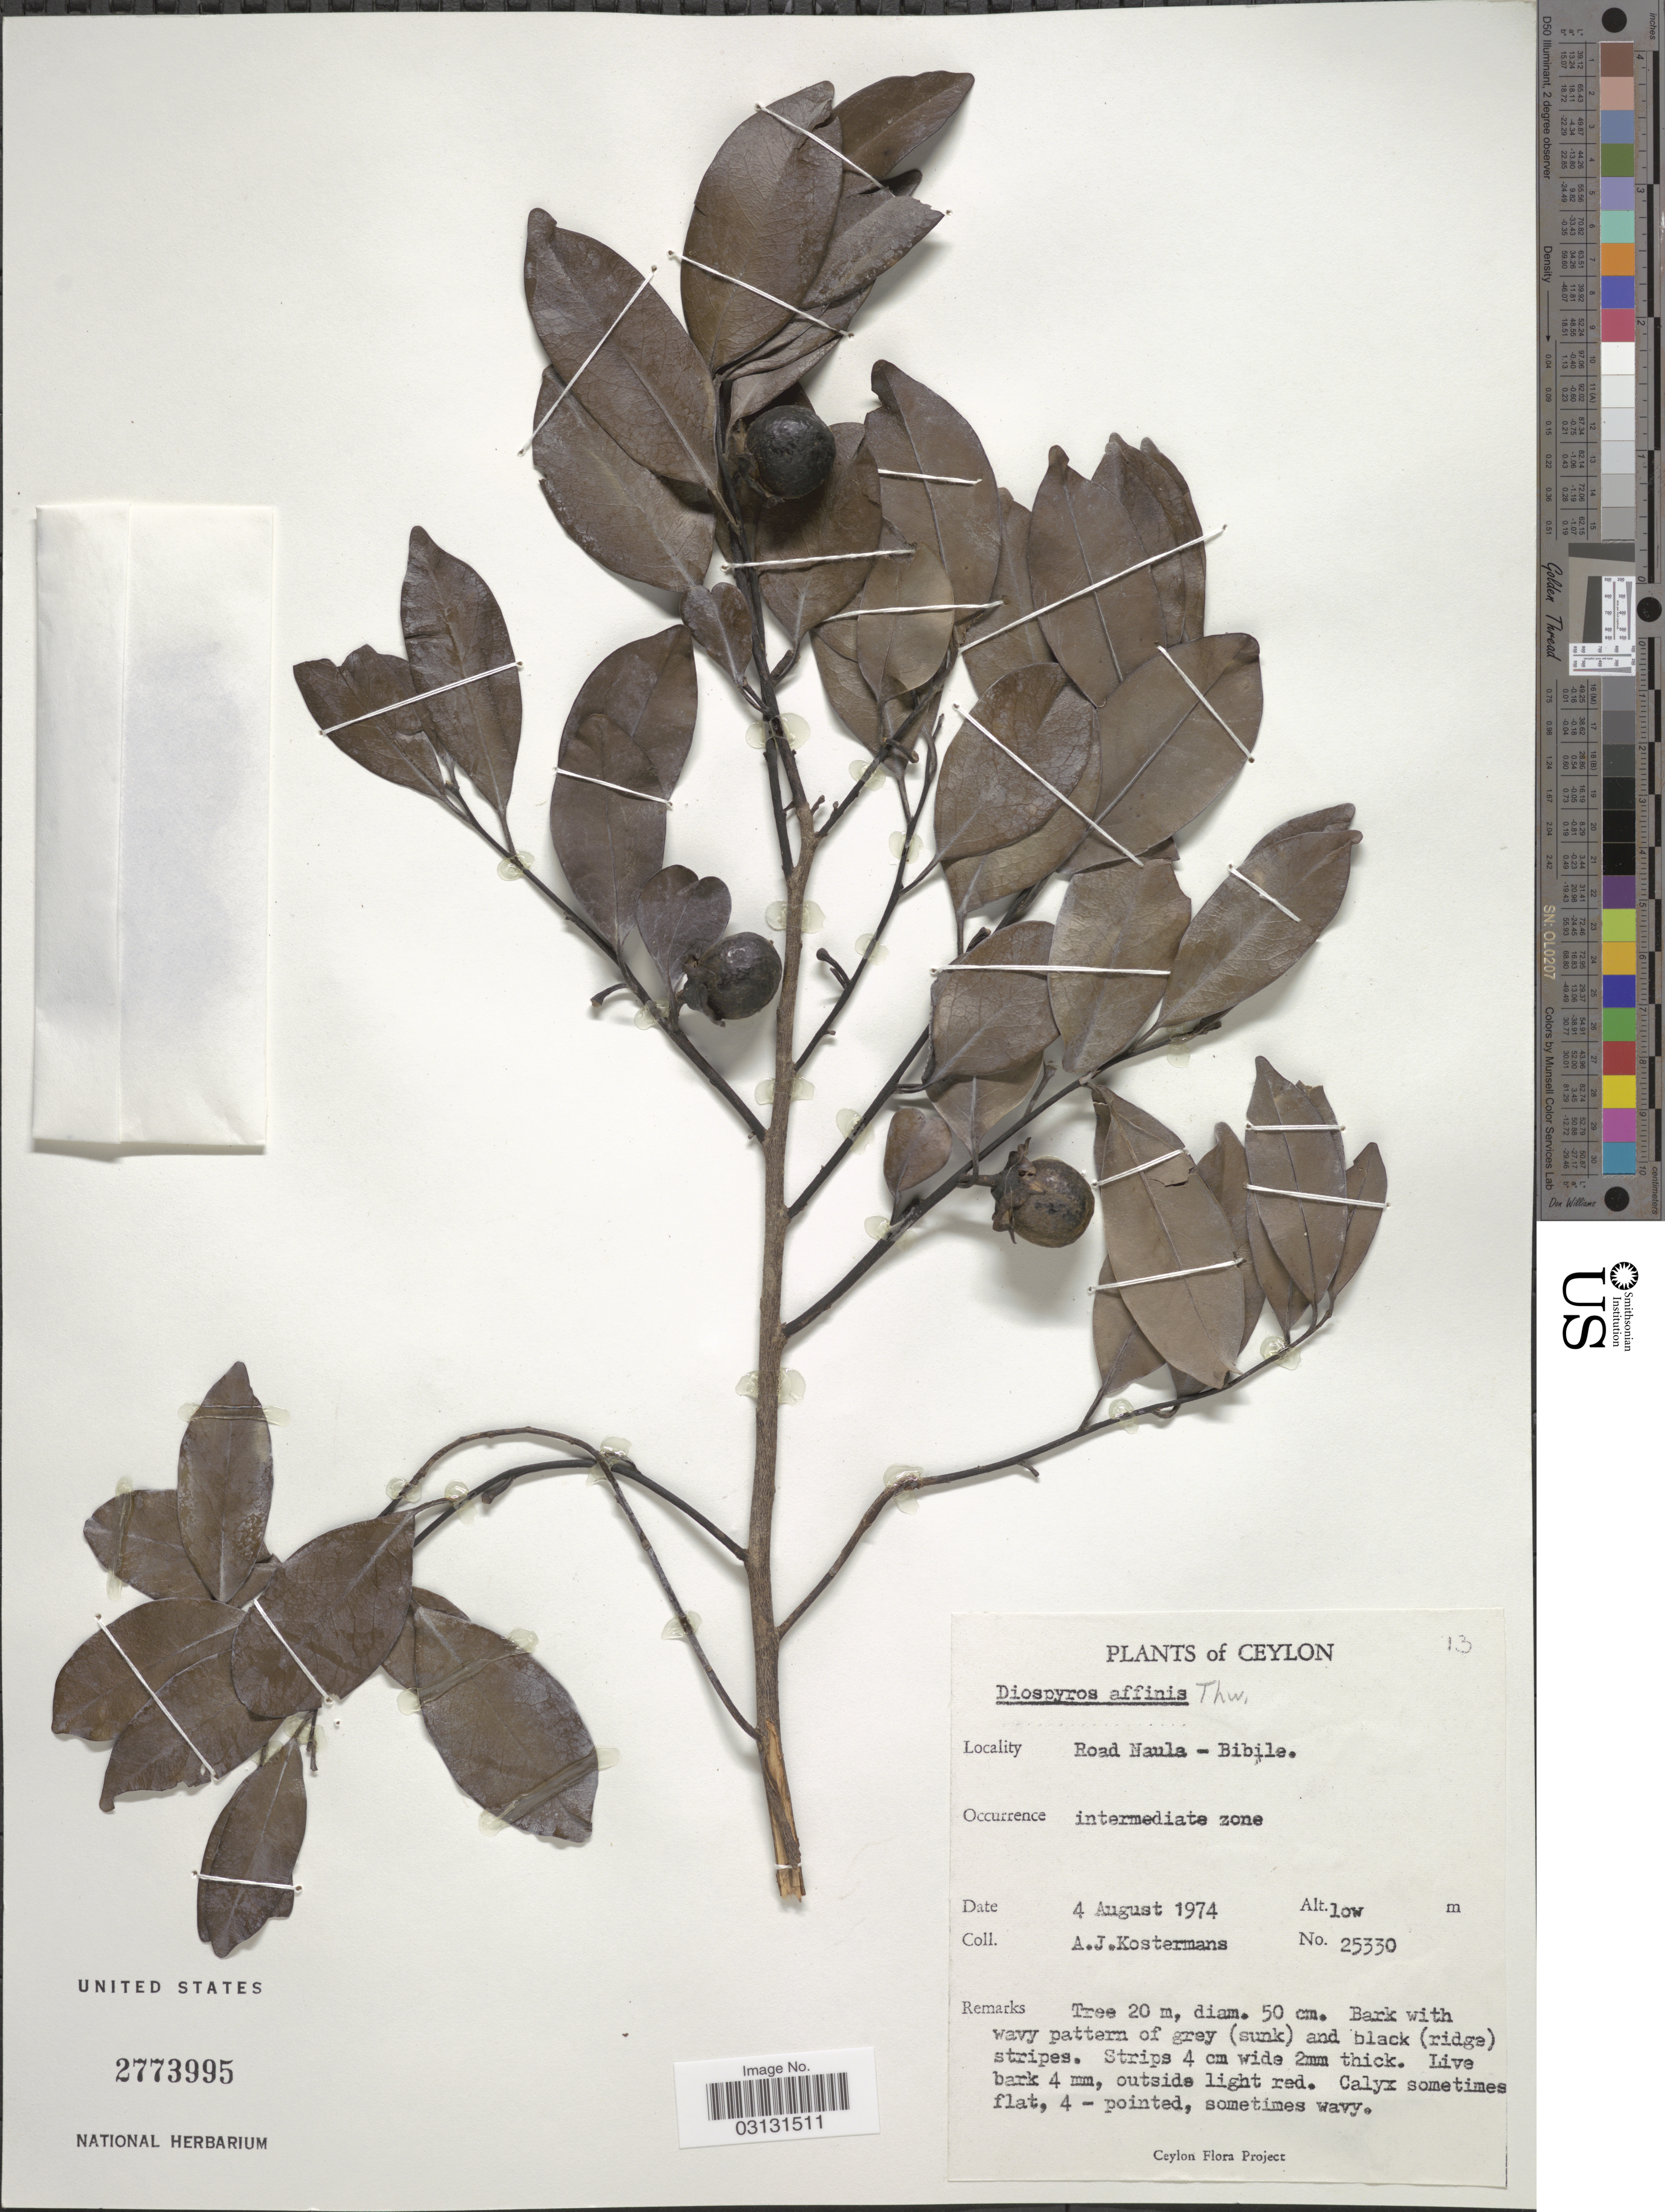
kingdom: Plantae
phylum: Tracheophyta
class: Magnoliopsida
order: Ericales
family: Ebenaceae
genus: Diospyros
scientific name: Diospyros affinis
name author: Thwaites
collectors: A. J. G. Kostermans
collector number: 25330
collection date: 1974-08-04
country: Sri Lanka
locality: Ceylon. Road Naula- Bibile, intermediate zone.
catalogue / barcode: US 2773995